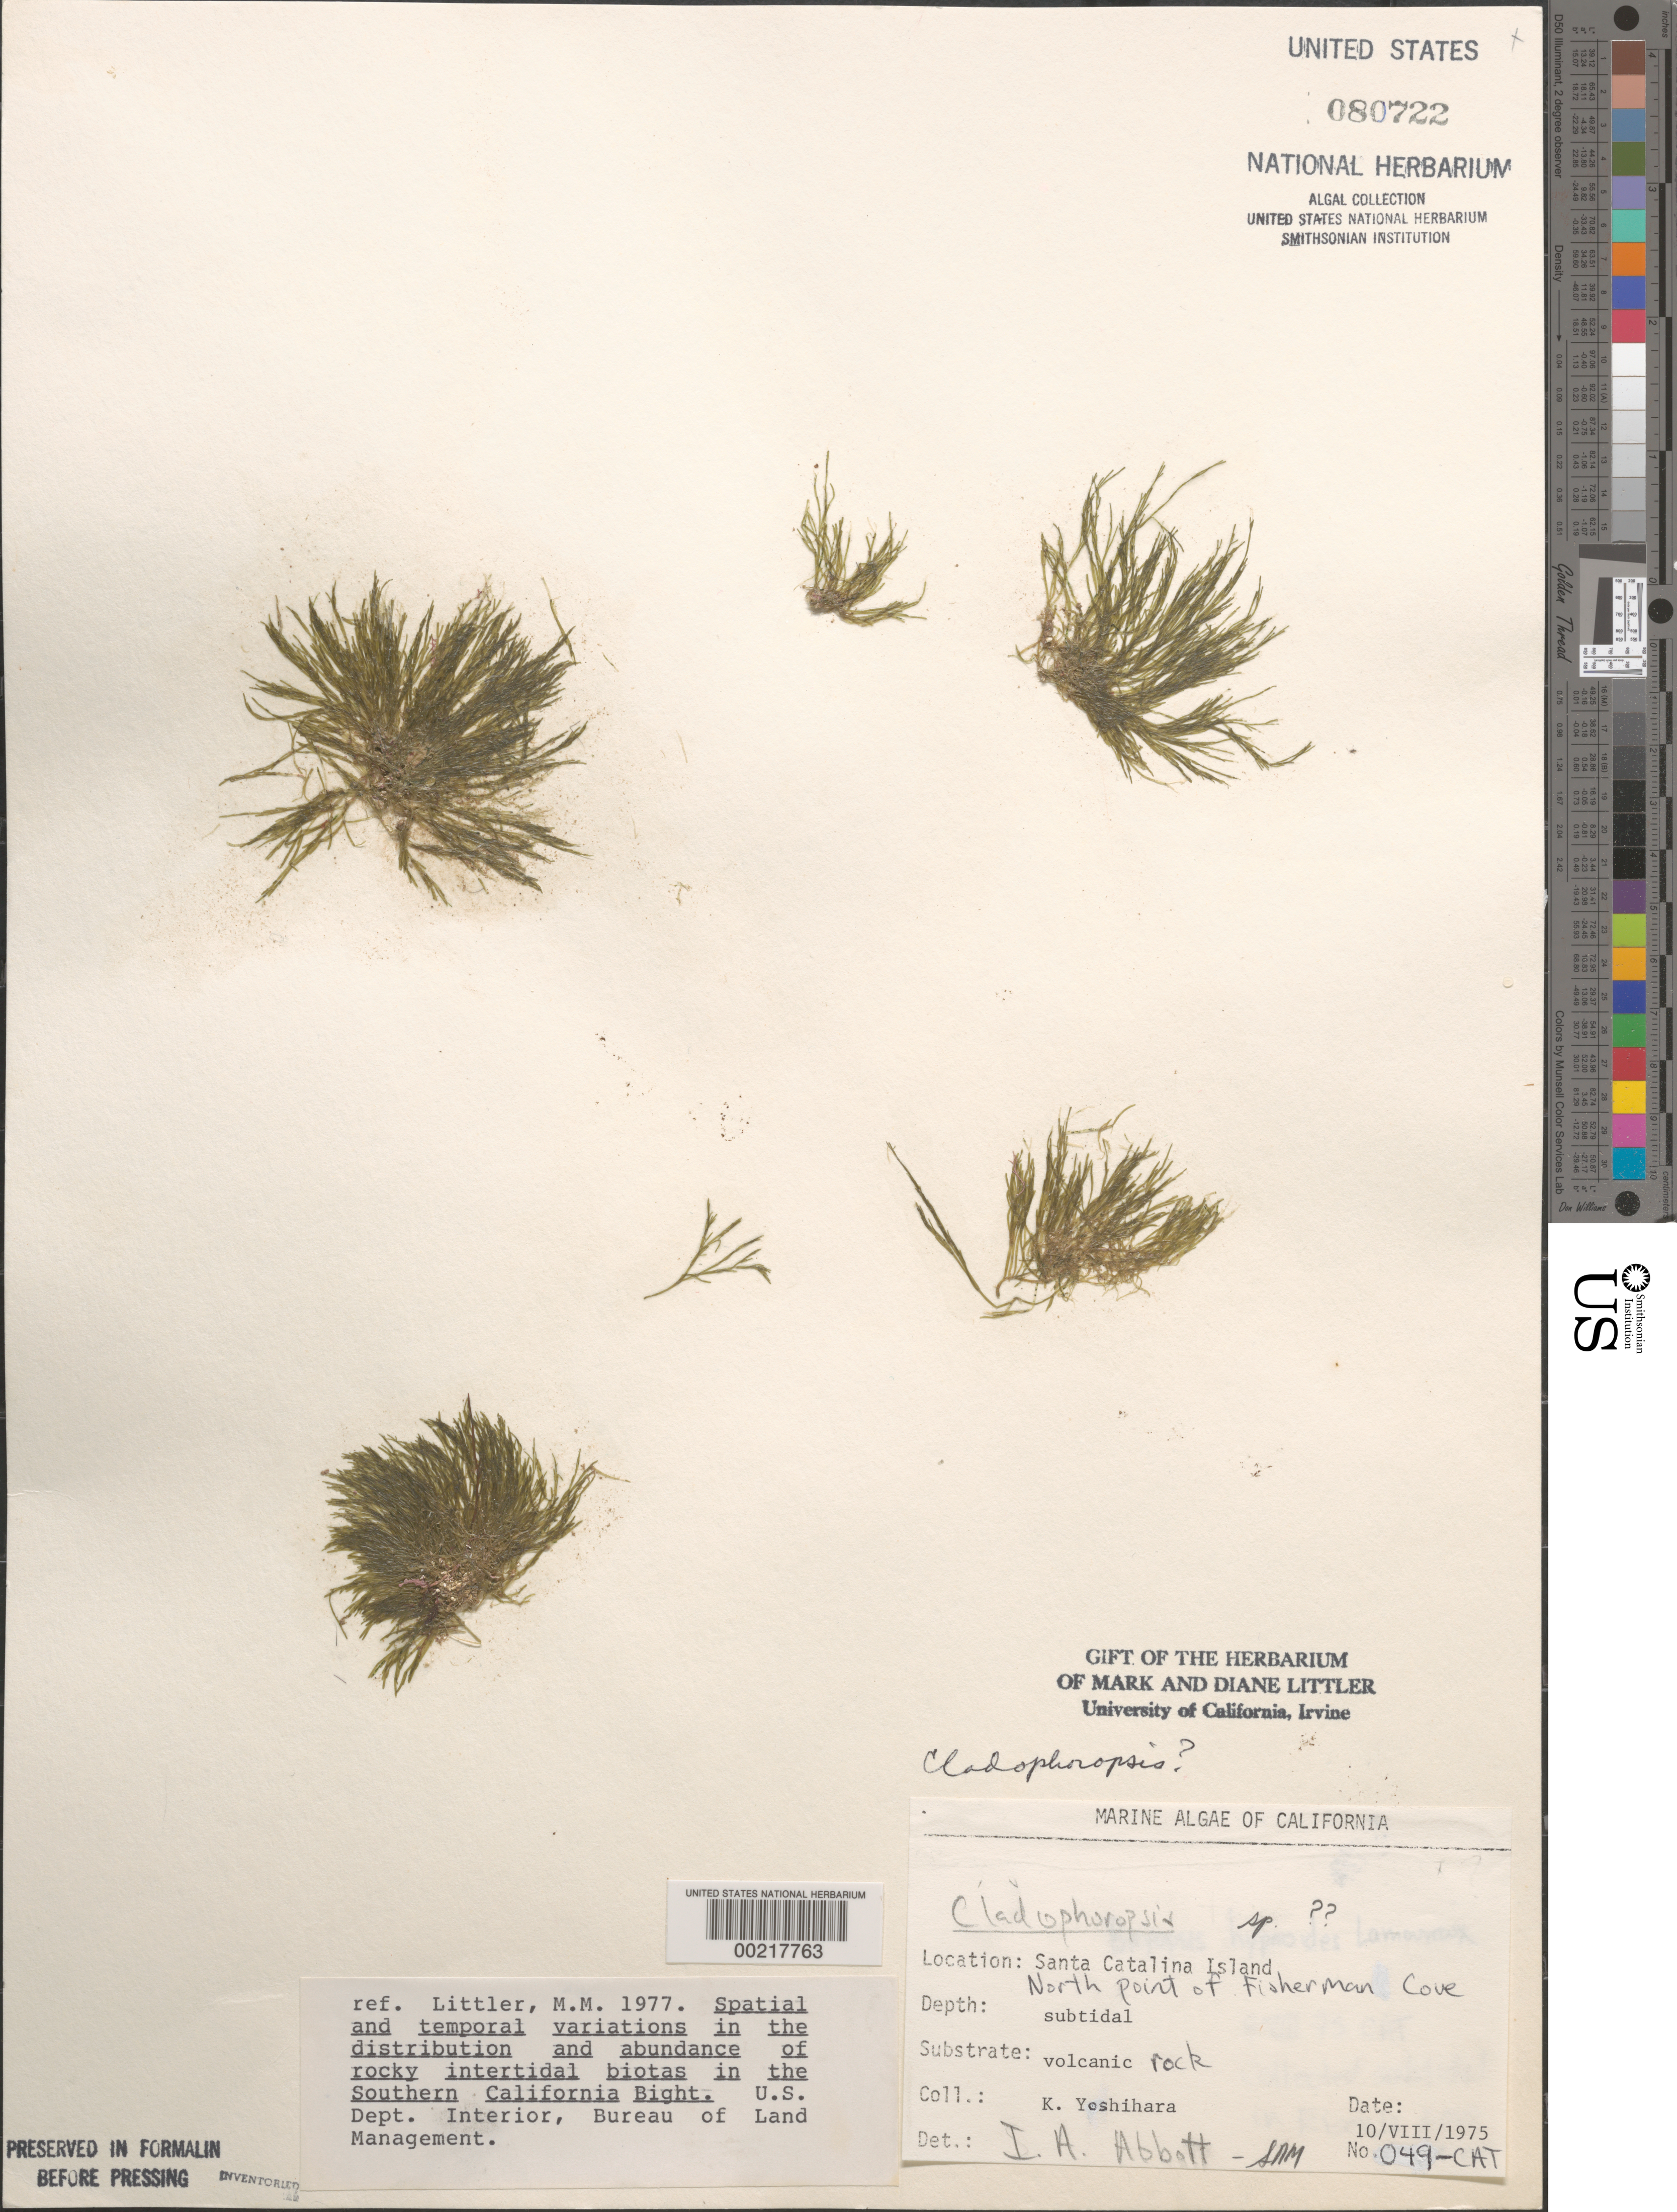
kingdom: Plantae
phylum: Chlorophyta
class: Ulvophyceae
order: Siphonocladales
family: Boodleaceae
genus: Cladophoropsis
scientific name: Cladophoropsis sp.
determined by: Abbott, Isabella A.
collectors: K. Yoshihara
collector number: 049-cat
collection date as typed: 10 Aug 1975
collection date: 1975-08-10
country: United States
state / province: California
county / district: Los Angeles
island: Santa Catalina Island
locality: Fishermen Cove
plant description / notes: BLM-SOCALBIGHT Rocky Intertidal Survey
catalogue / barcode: US 80722